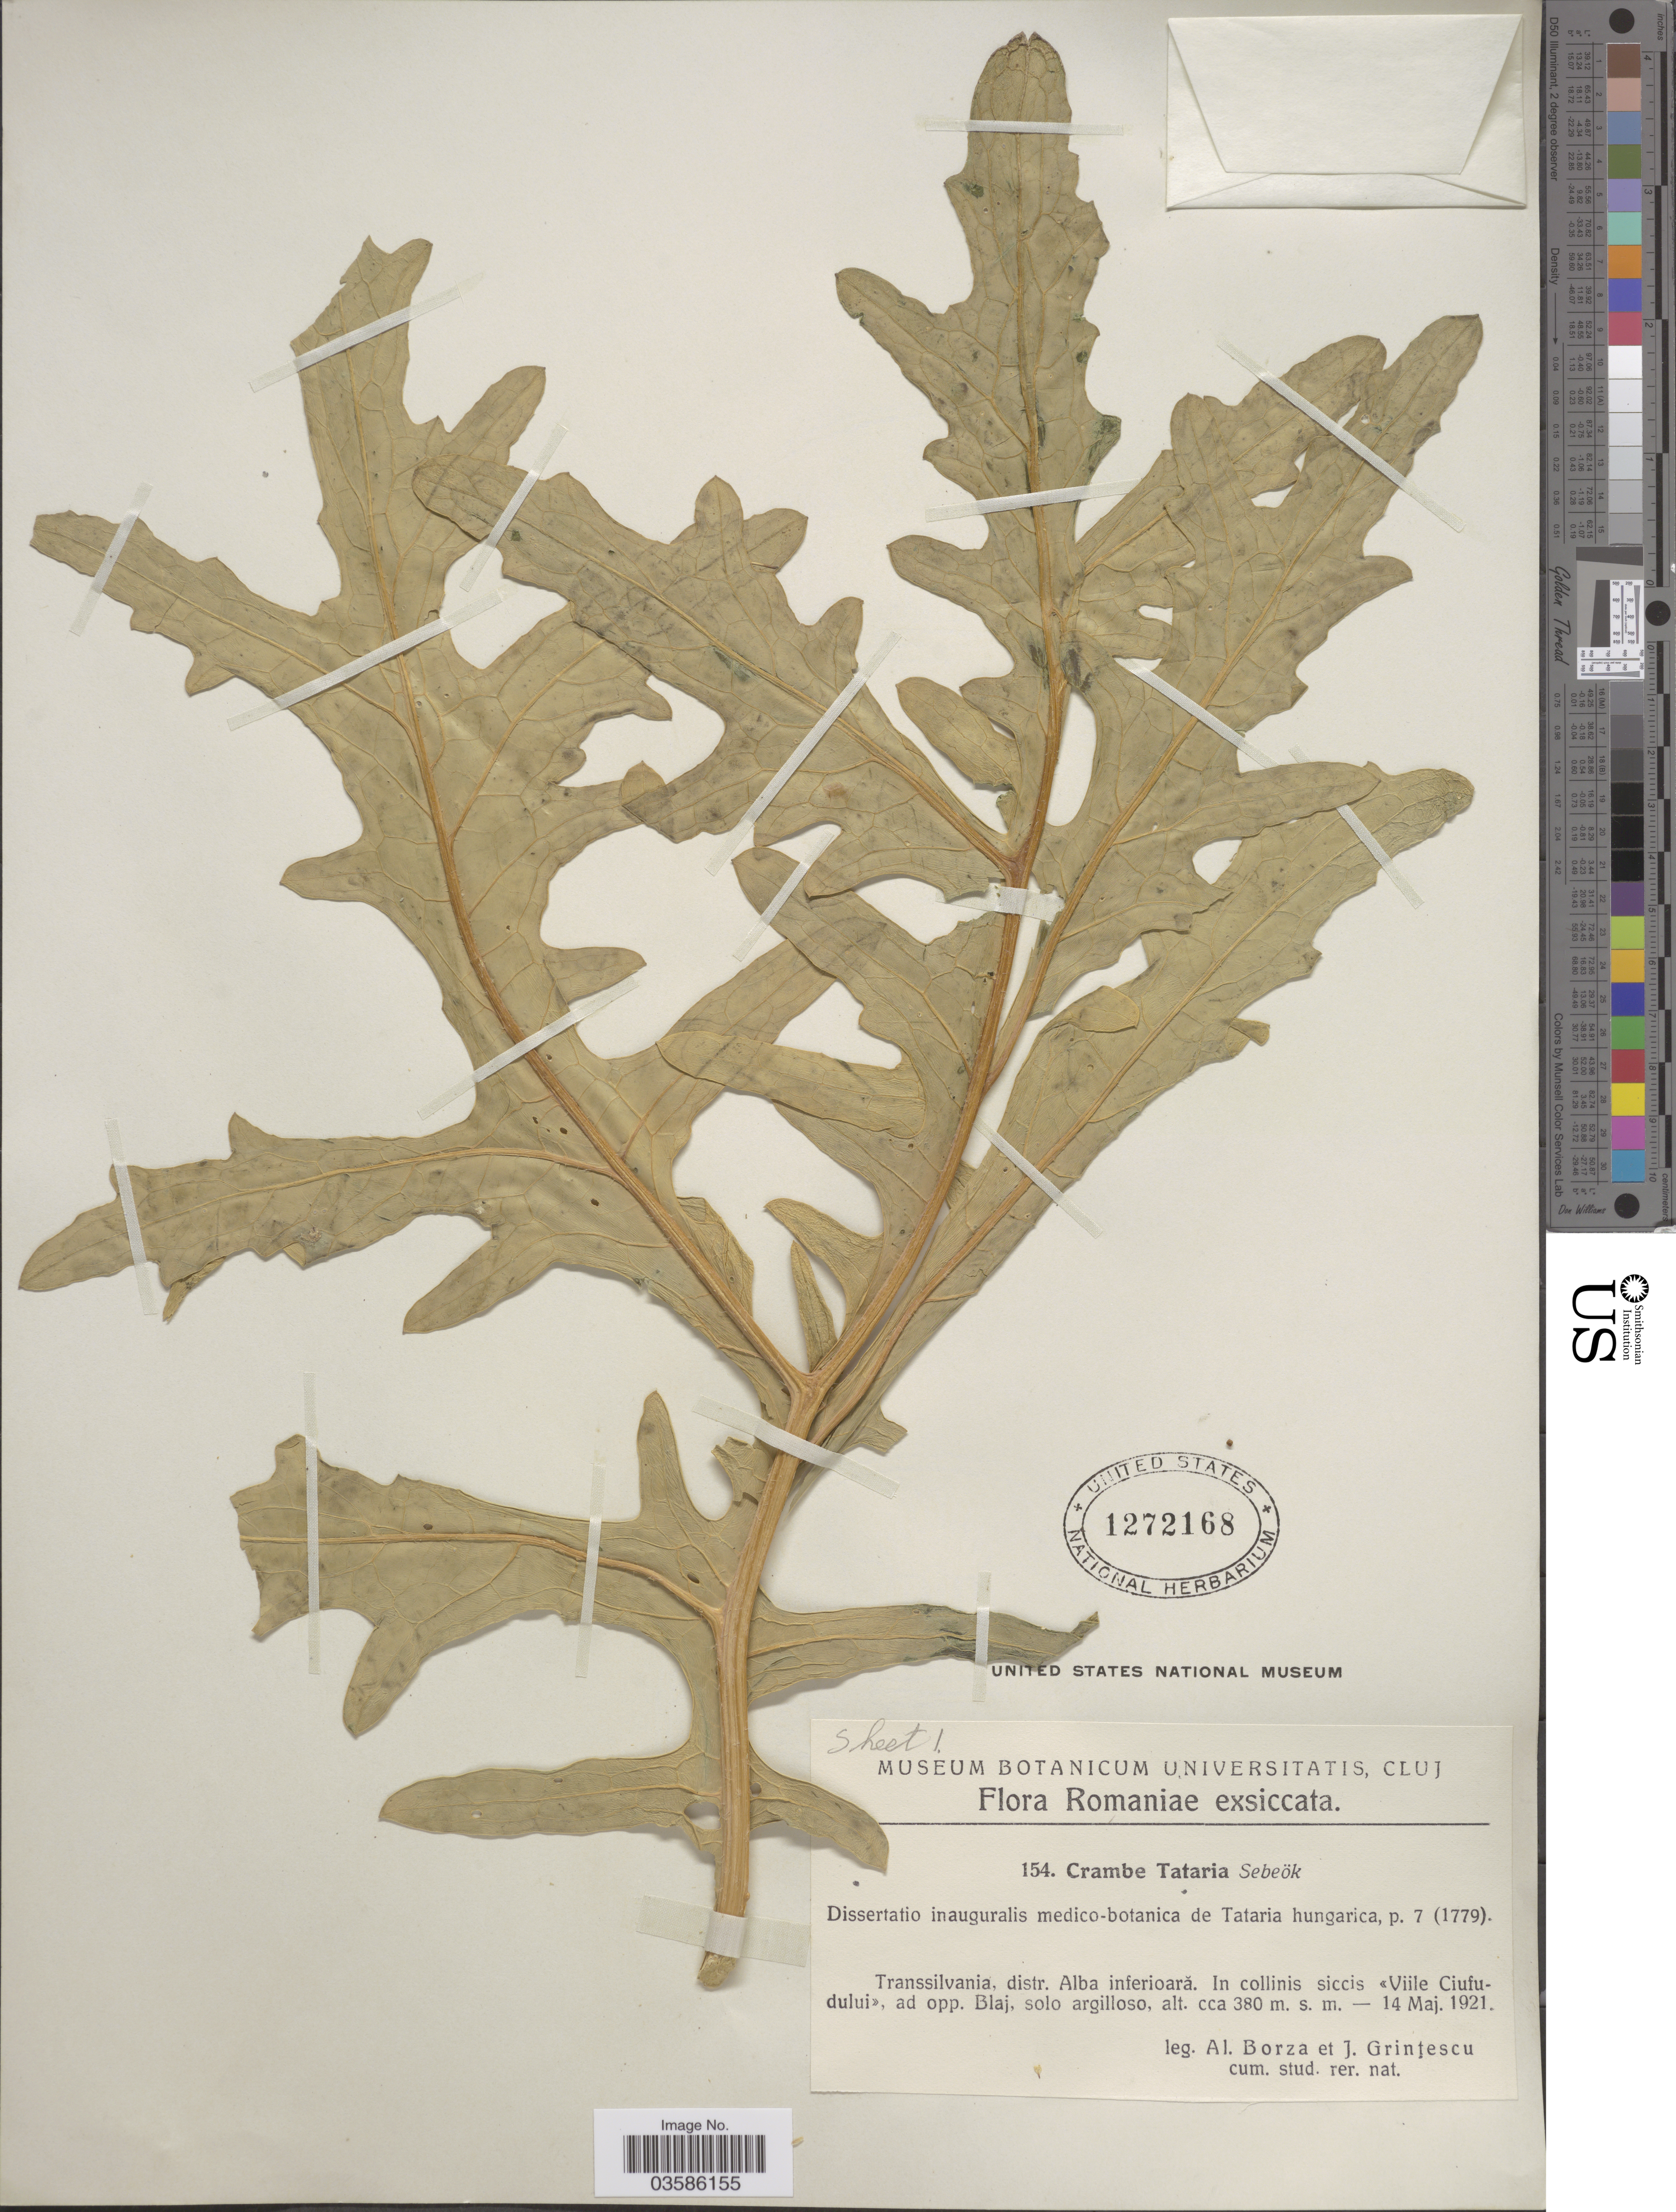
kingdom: Plantae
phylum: Tracheophyta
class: Magnoliopsida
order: Brassicales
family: Brassicaceae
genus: Crambe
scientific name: Crambe tataria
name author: Sebeók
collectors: A. Borza & J. Grintescu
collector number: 154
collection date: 1921-05-14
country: Romania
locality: Transsilvania, distr. Alba inferioară. In collinis siccis «Viile Ciufudului», ad opp. Blaj.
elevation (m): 380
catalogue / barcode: US 1272168